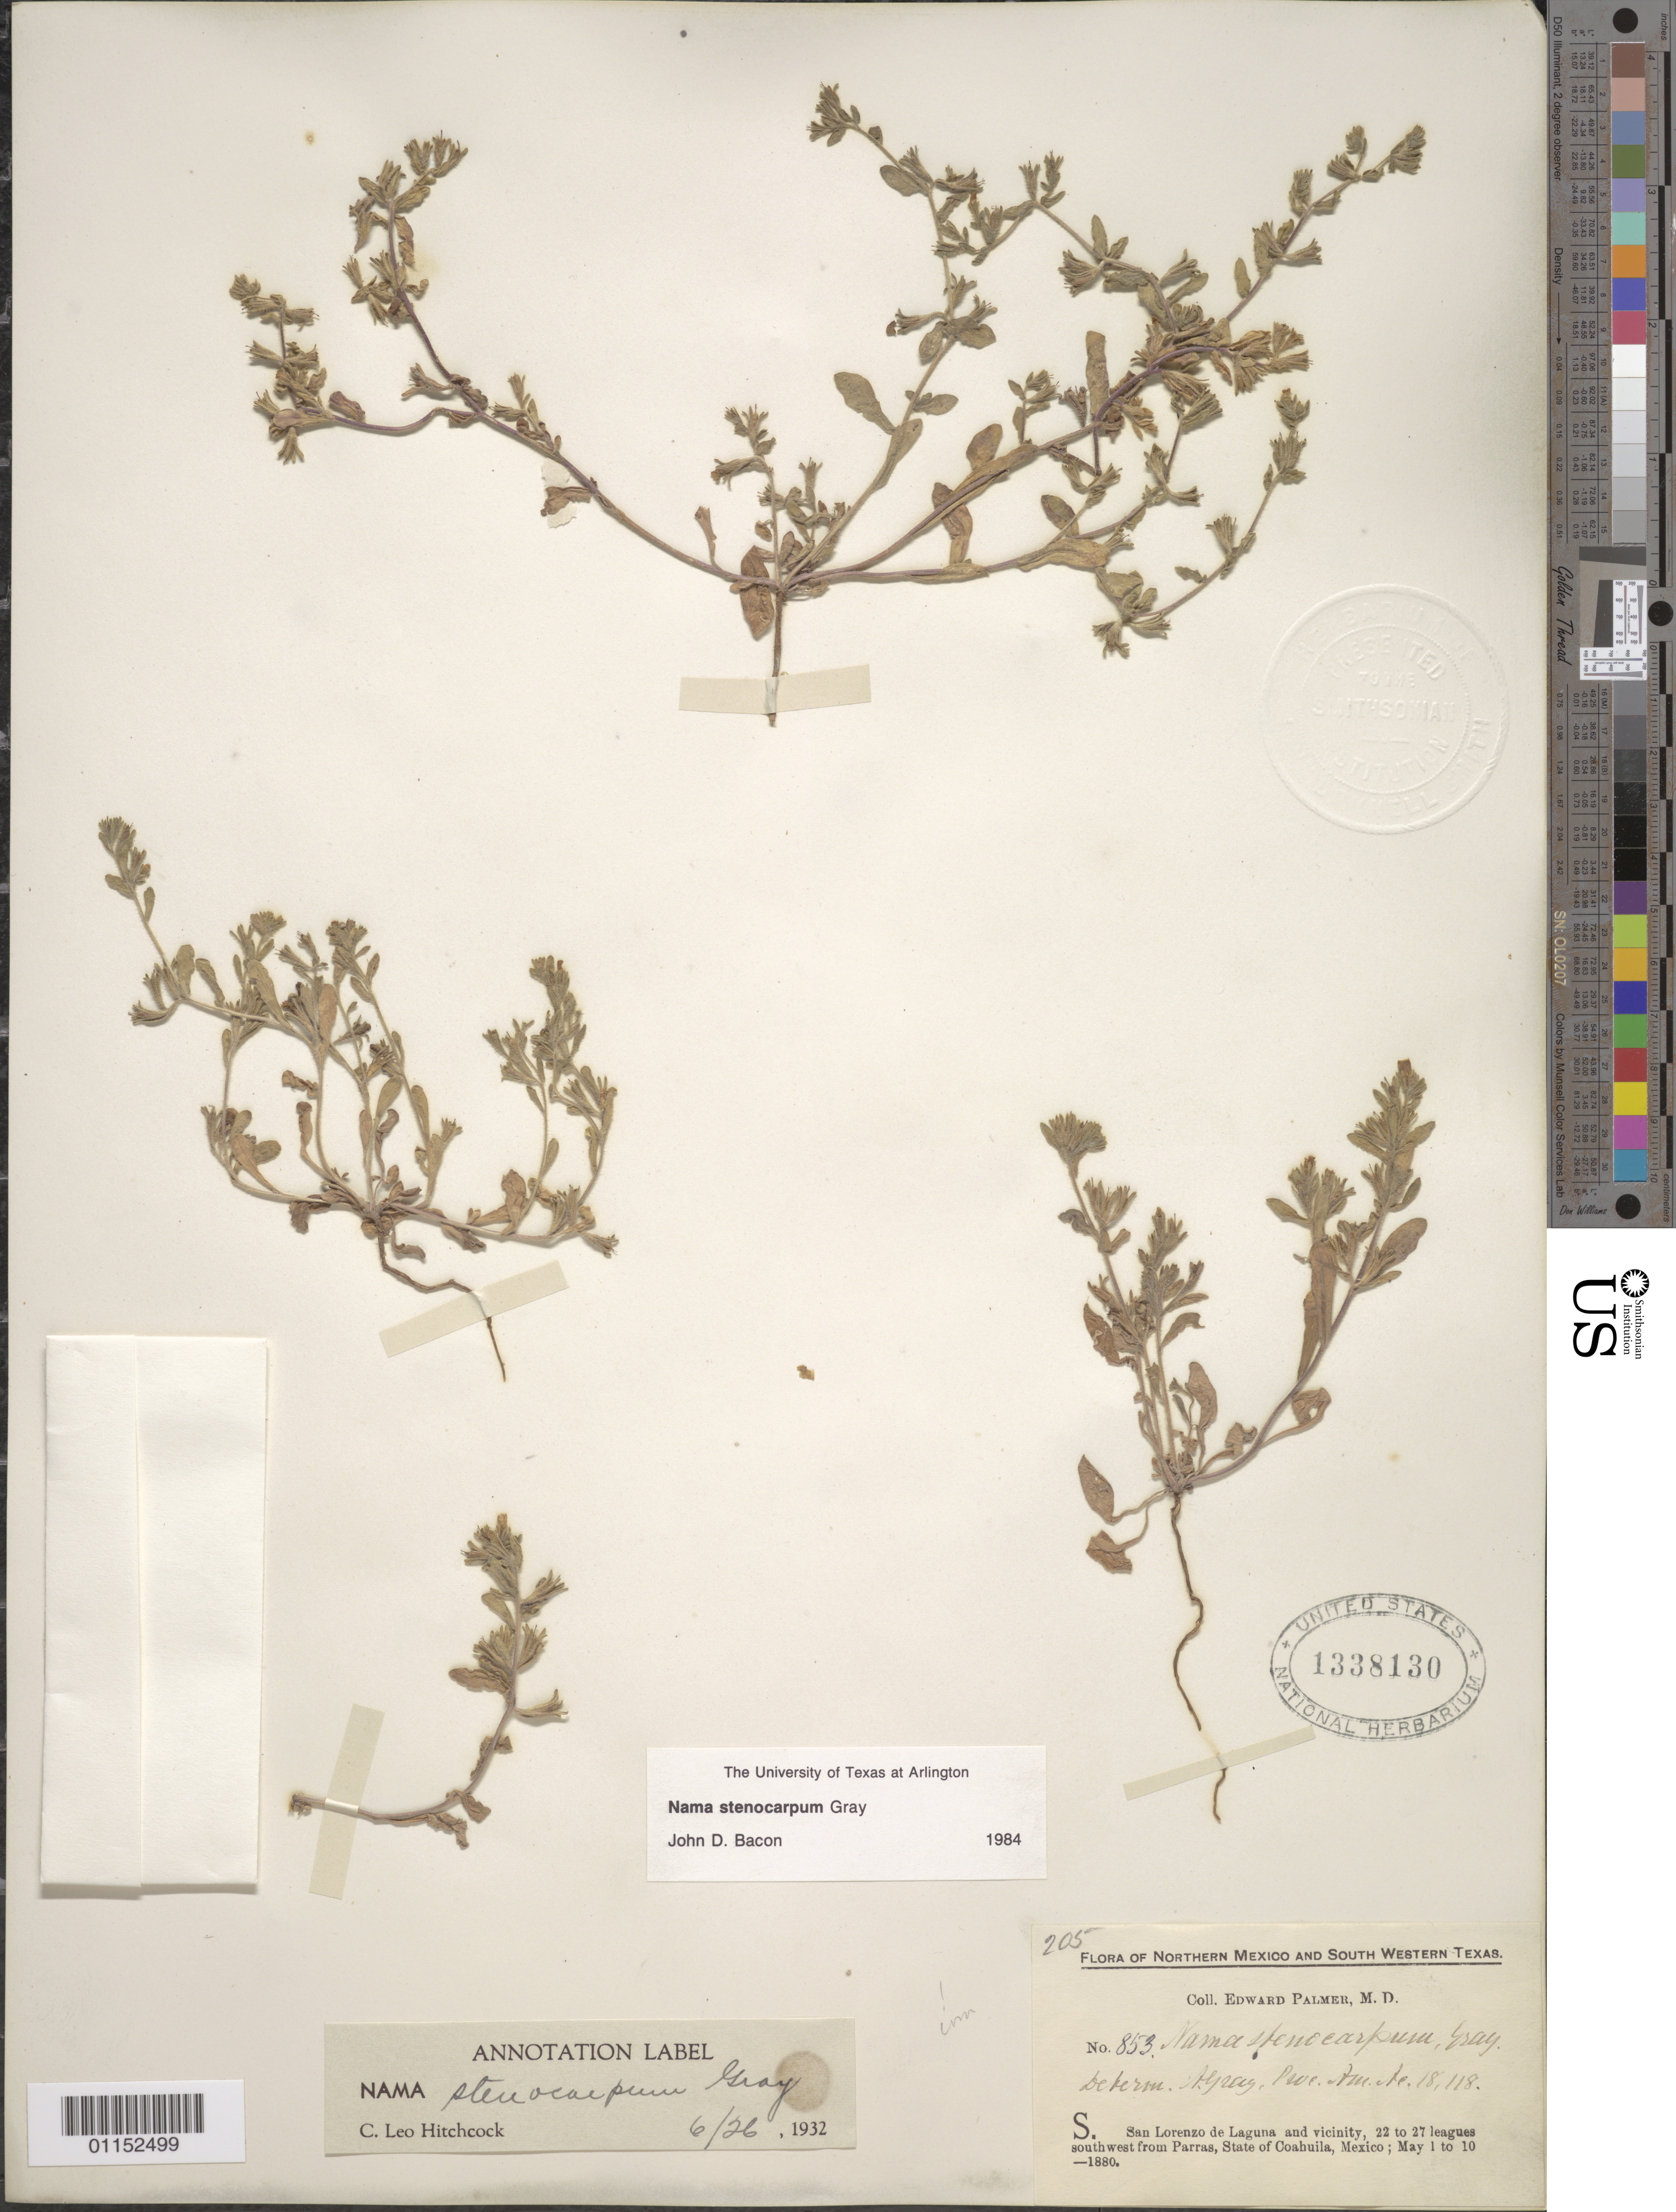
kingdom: Plantae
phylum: Tracheophyta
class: Magnoliopsida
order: Boraginales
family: Namaceae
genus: Nama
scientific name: Nama stenocarpum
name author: A. Gray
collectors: E. Palmer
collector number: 853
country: Mexico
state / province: Coahuila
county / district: Parras de la Fuente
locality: SW of Parras, San Lorenzo de Laguna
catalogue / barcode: US 1338130